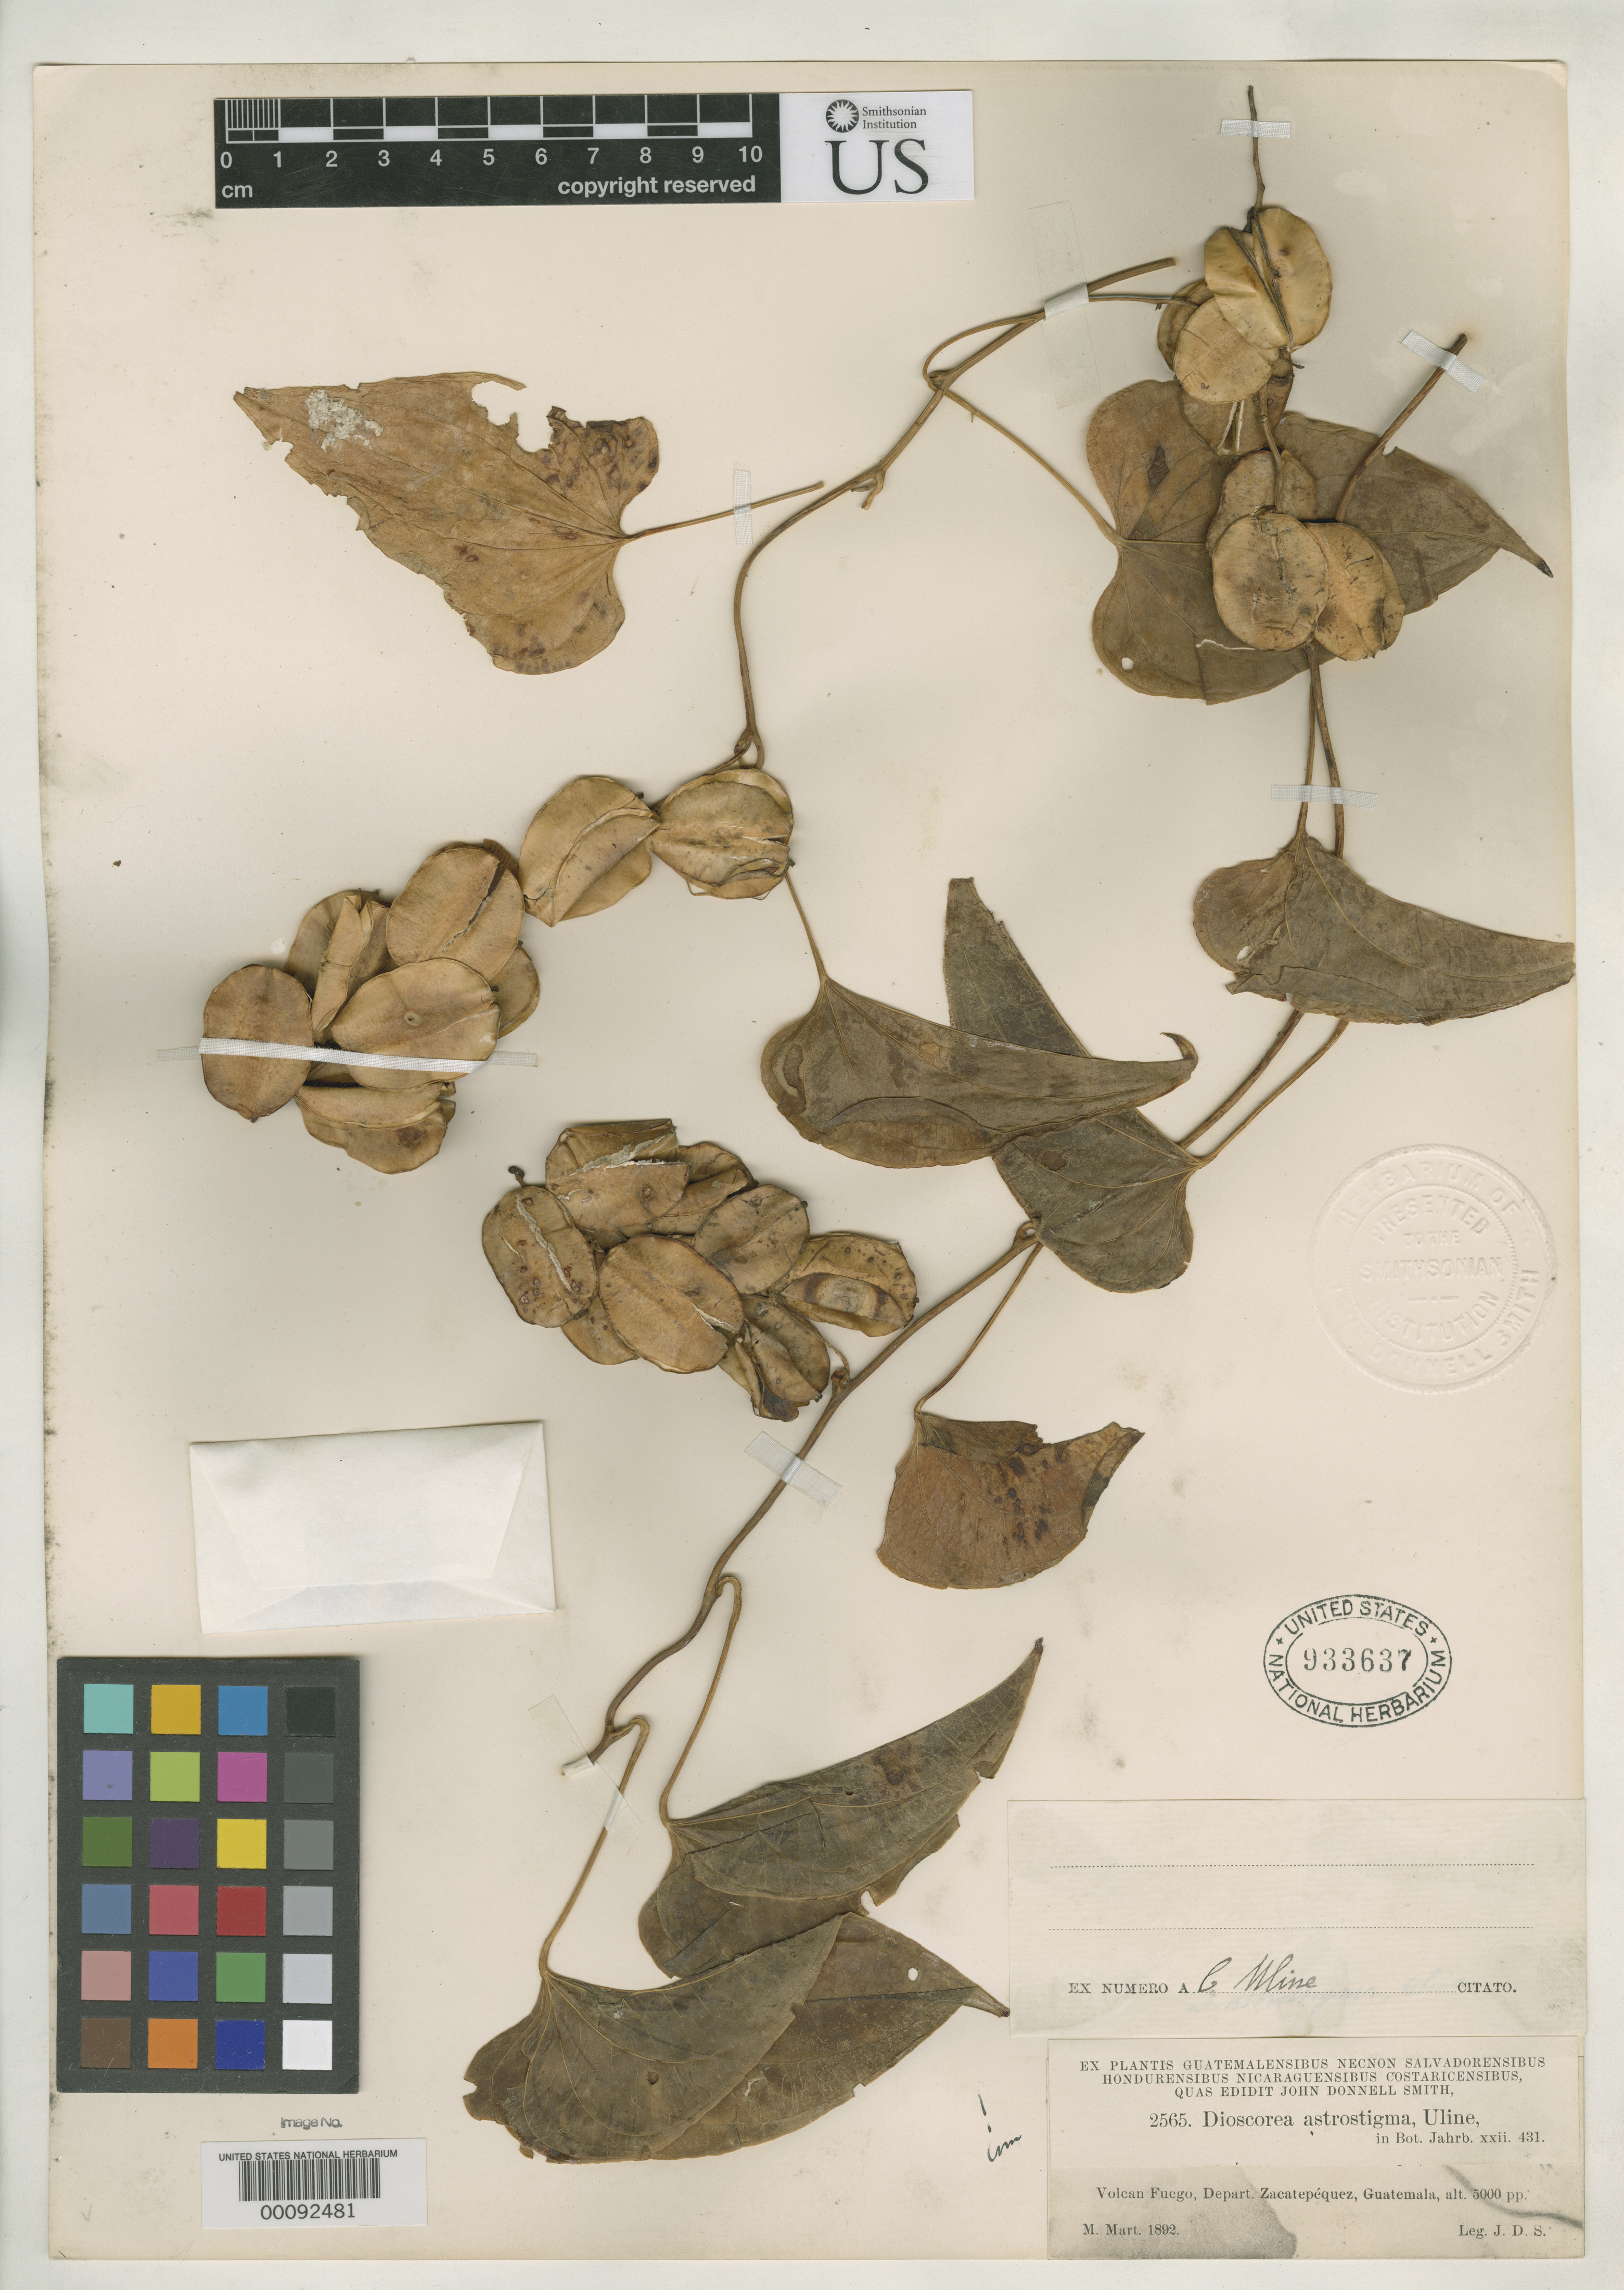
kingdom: Plantae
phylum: Tracheophyta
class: Liliopsida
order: Dioscoreales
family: Dioscoreaceae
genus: Dioscorea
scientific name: Dioscorea astrostigma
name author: Uline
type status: Type Collection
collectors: J. Donnell Smith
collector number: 2565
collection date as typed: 1892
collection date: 1892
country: Guatemala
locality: Zacatepequez, Volcan Fuego.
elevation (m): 1524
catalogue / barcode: US 933637